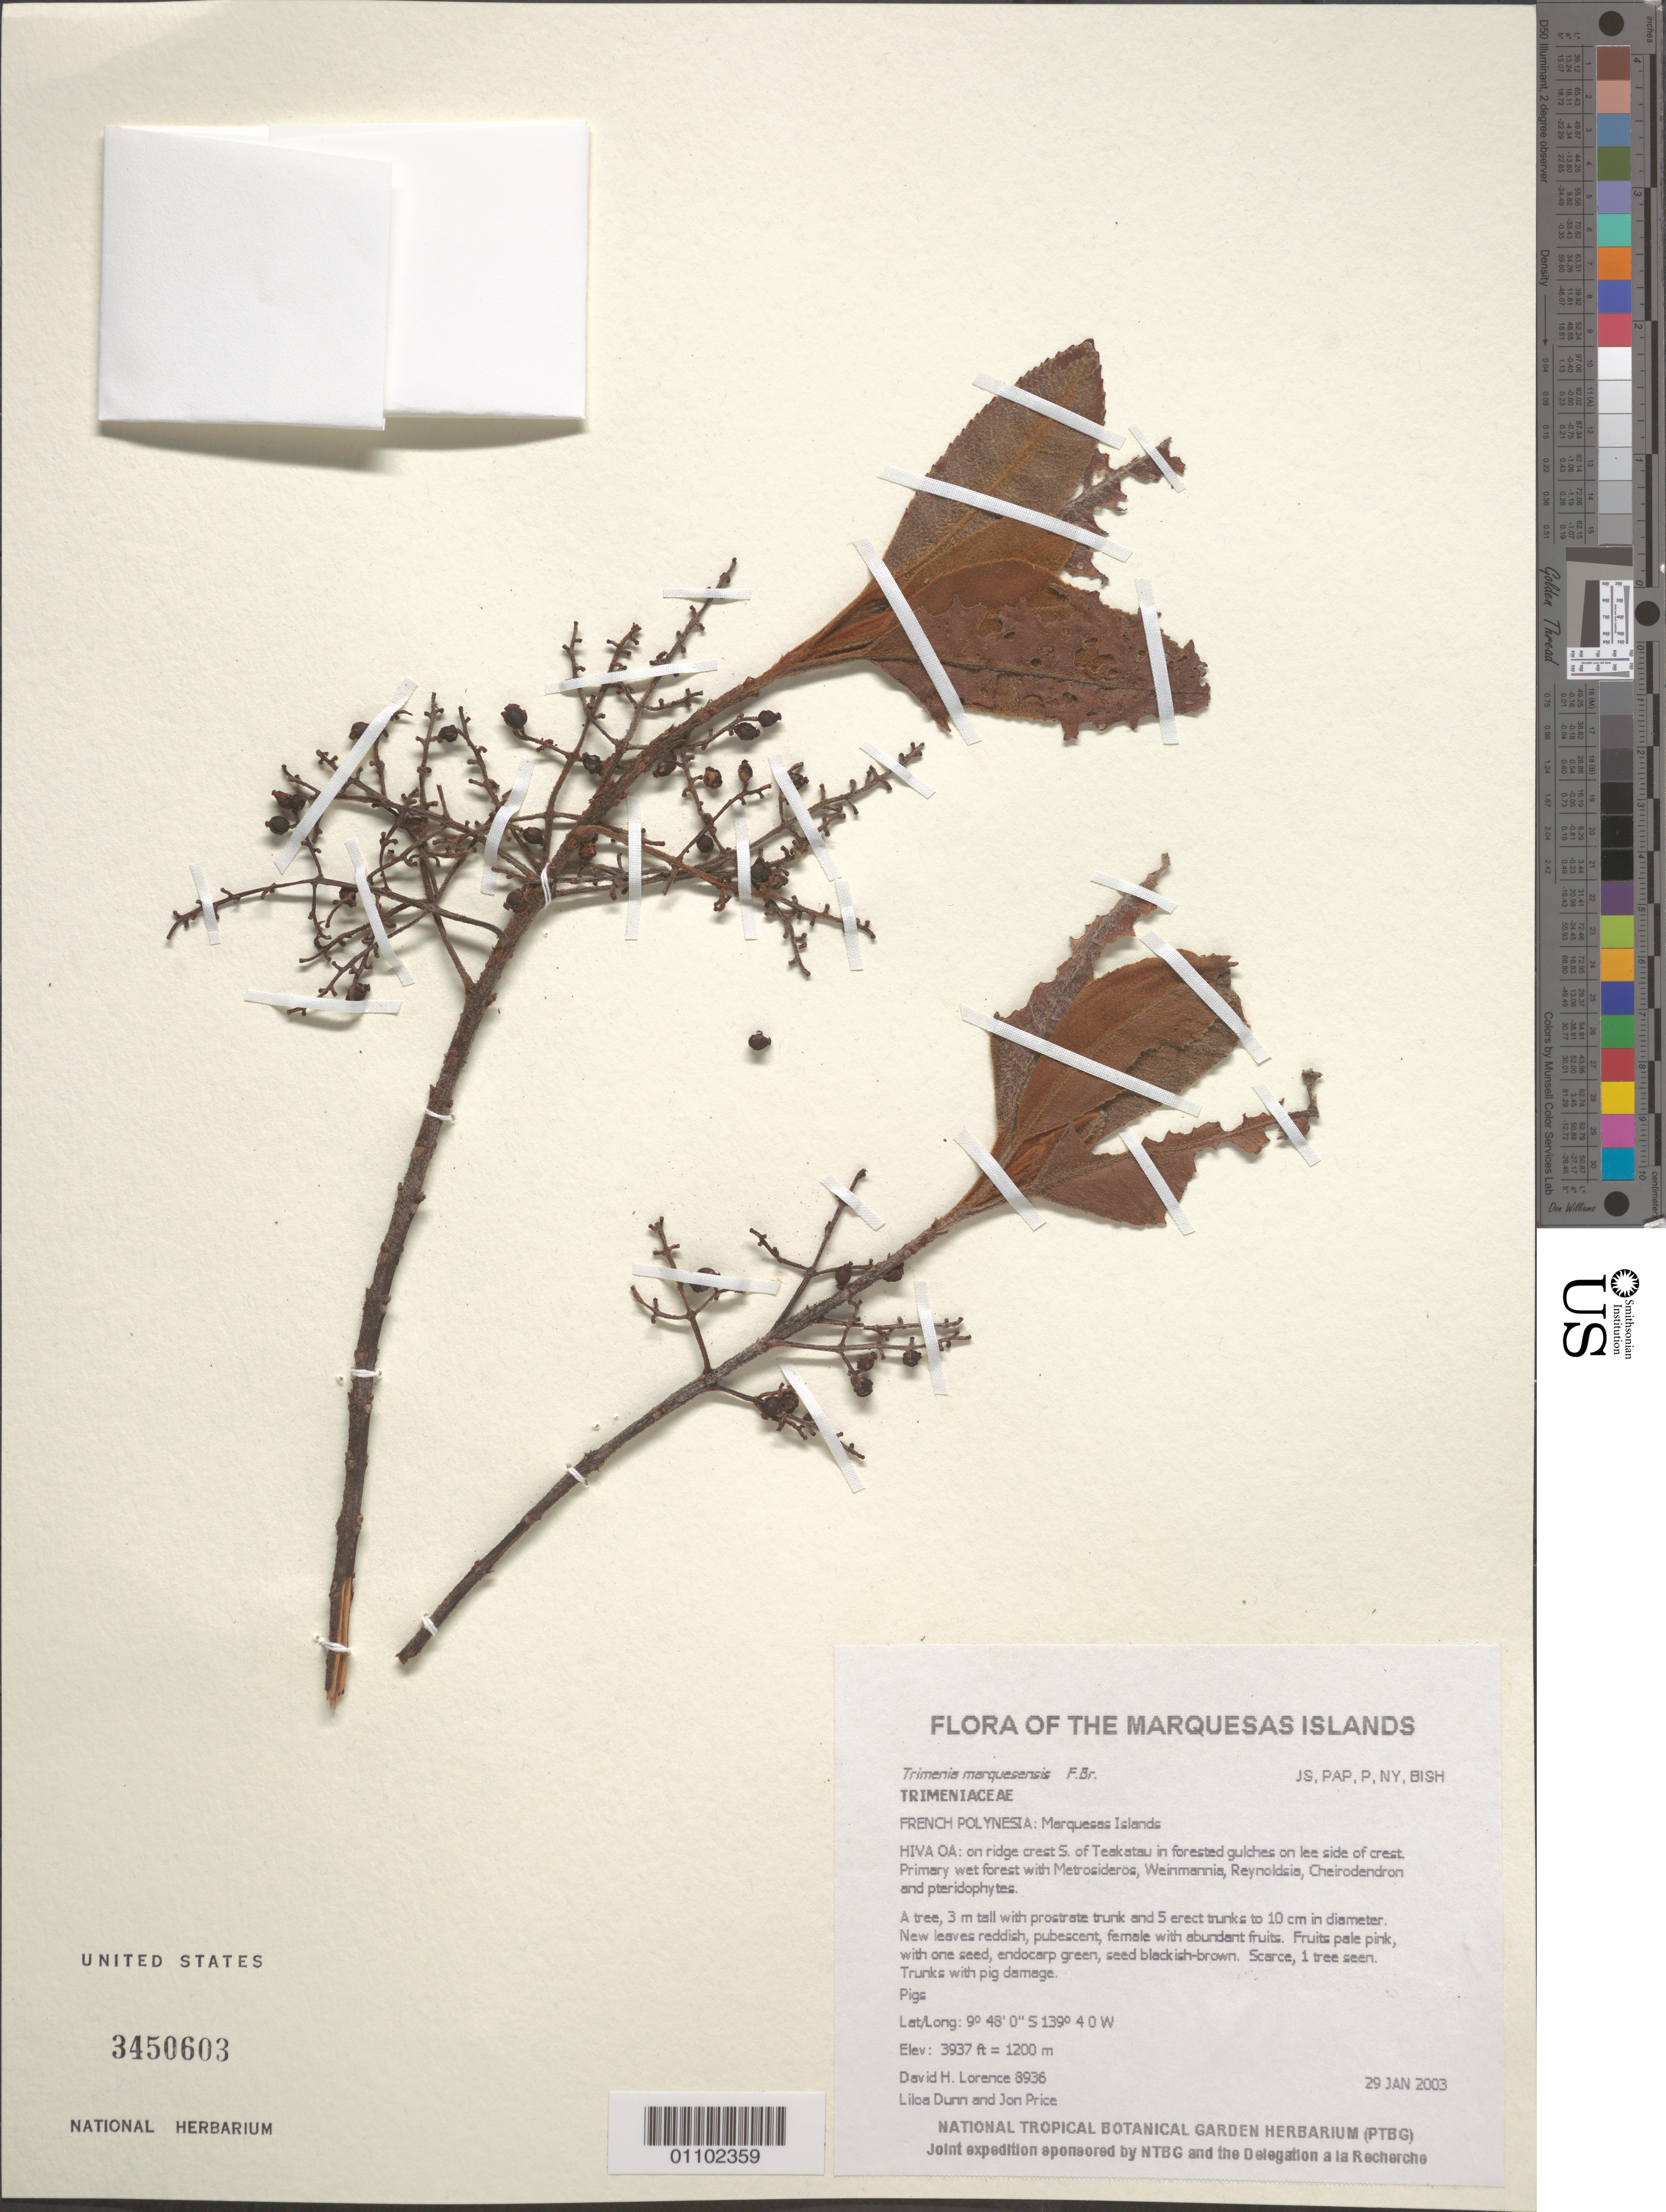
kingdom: Plantae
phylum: Tracheophyta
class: Magnoliopsida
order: Austrobaileyales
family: Trimeniaceae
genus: Trimenia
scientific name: Trimenia marquesensis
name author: F. Br.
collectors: D. Lorence, L. Dunn & J. Price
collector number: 8936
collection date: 2003-01-29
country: French Polynesia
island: Hiva Oa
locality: On ridge crest S. of Teakatau in forested gulches on lee side of crest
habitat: Primary wet forest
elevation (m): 1200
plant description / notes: Pigs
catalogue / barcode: US 3450603